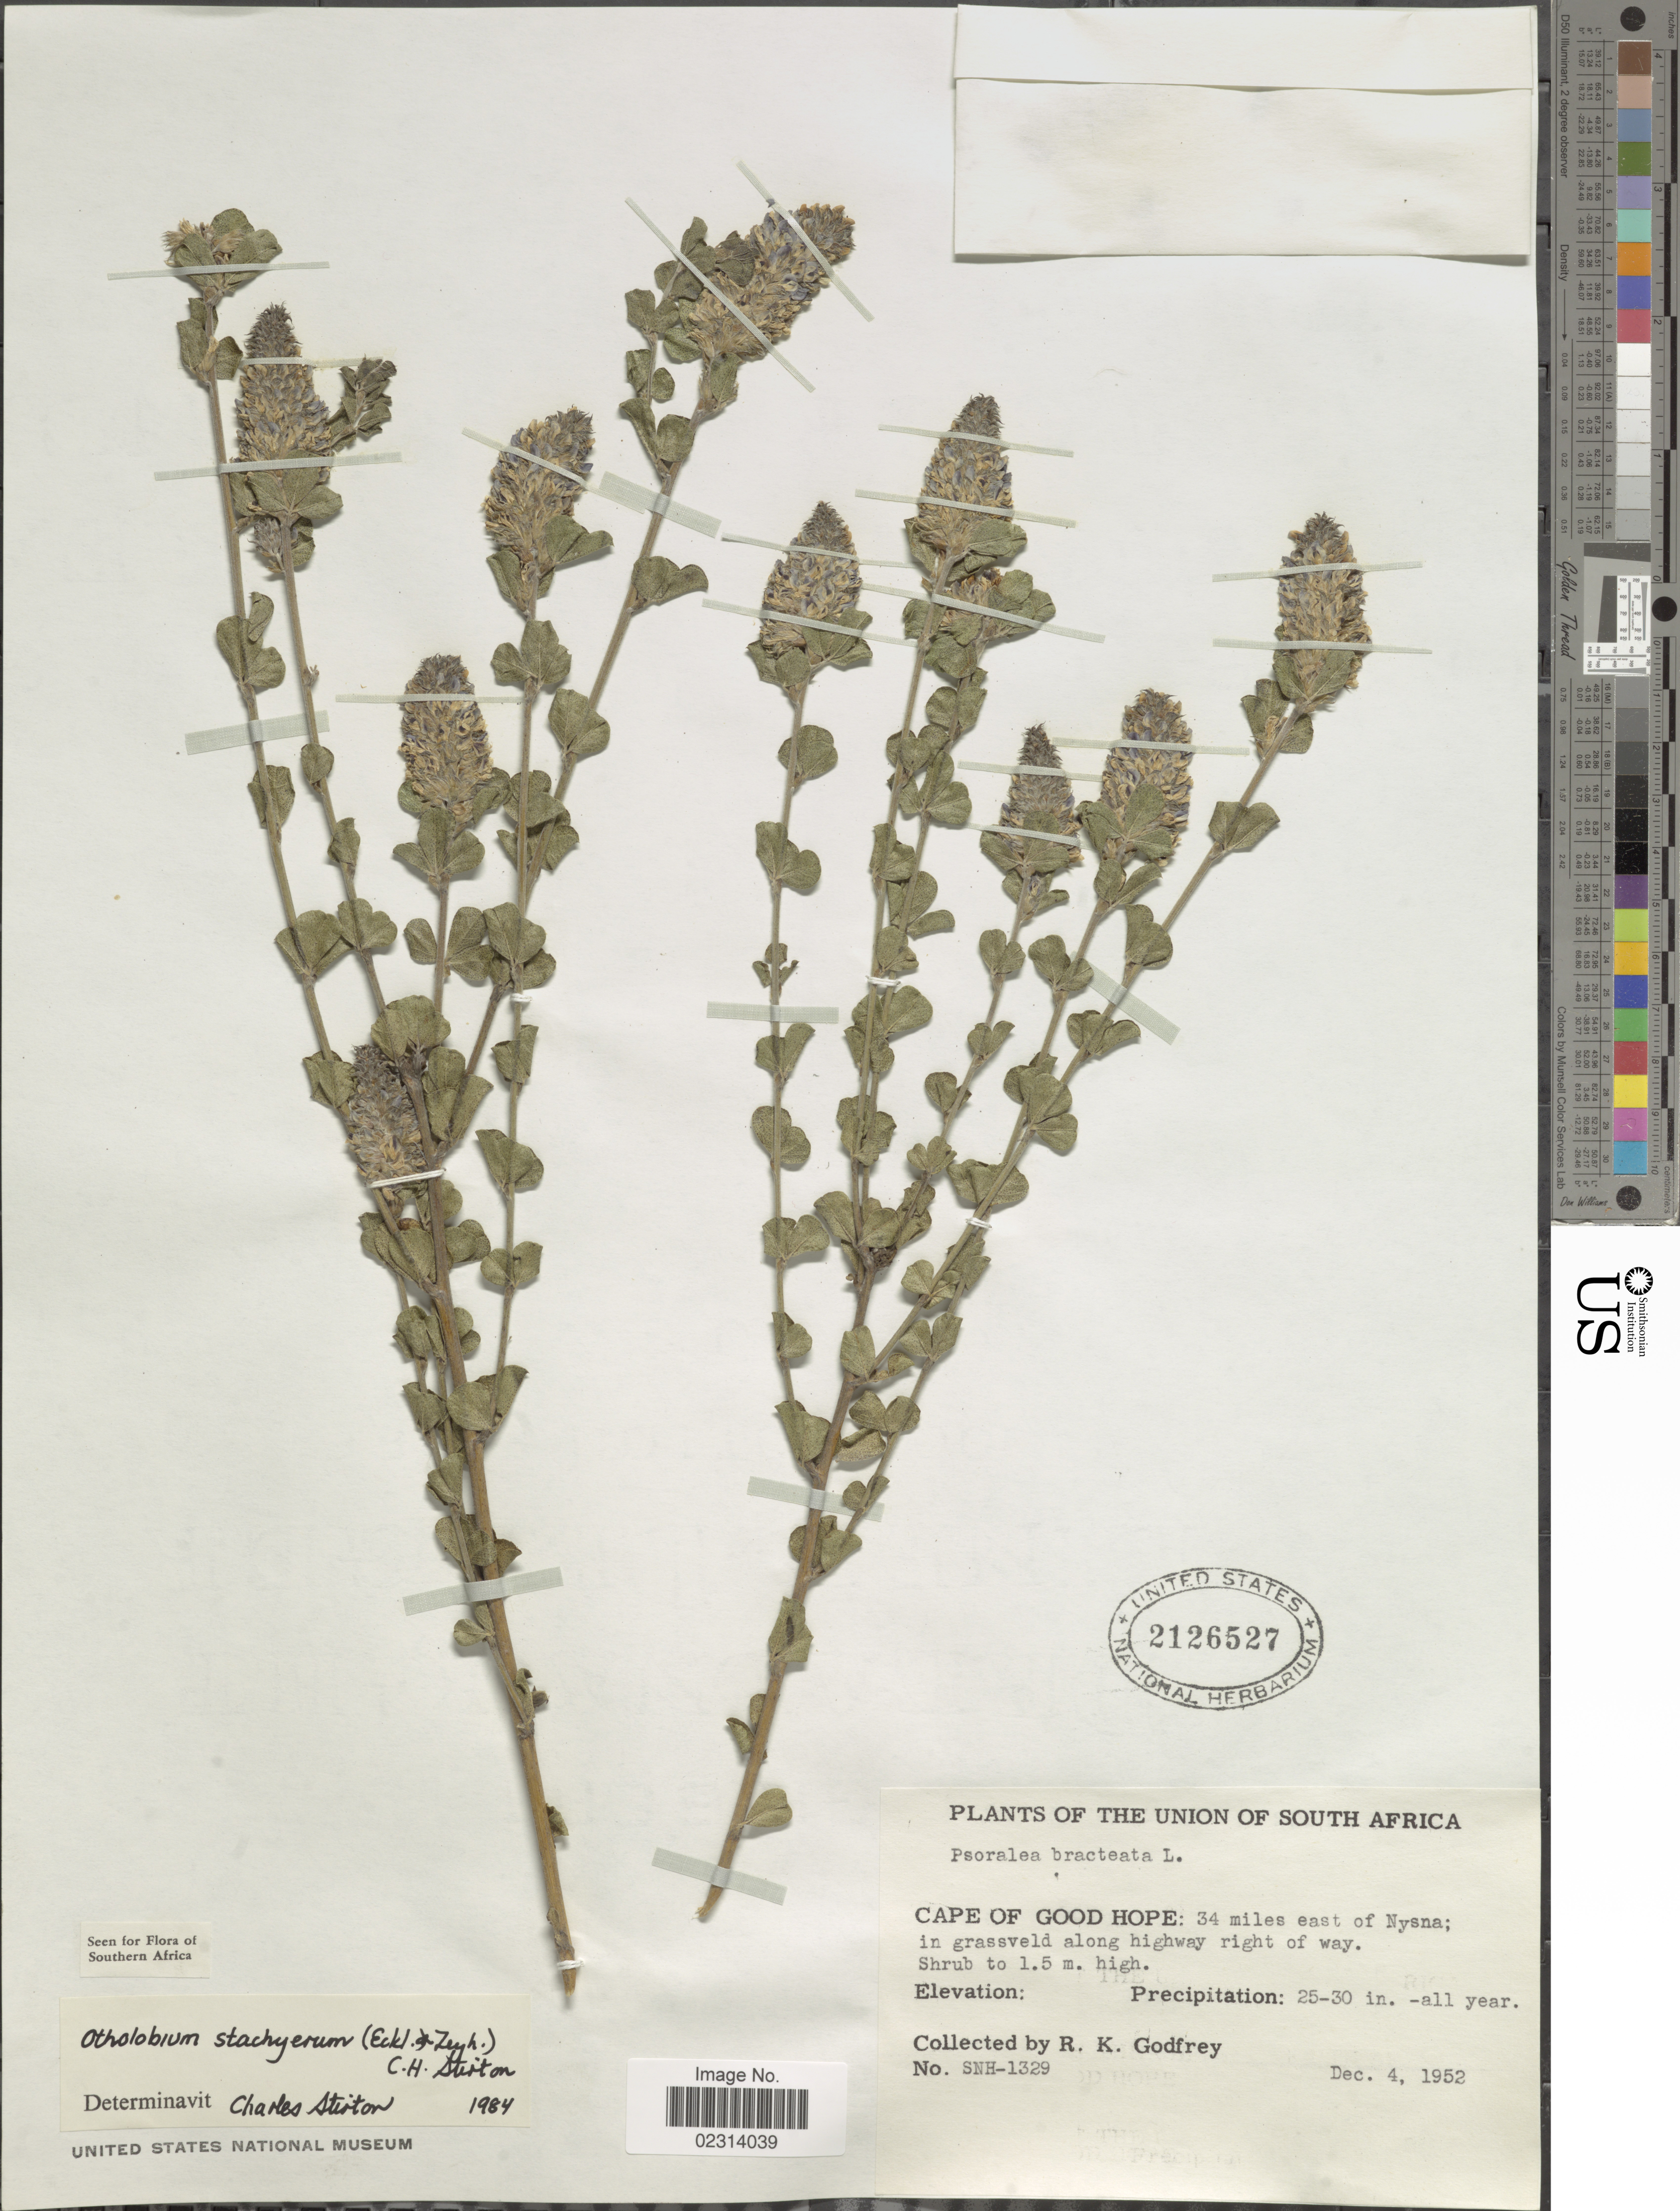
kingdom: Plantae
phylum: Tracheophyta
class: Magnoliopsida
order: Fabales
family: Fabaceae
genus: Otholobium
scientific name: Otholobium stachyerum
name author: (Eckl. & Zeyh.) C.H. Stirt.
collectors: R. K. Godfrey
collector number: SNH-1329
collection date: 1952-12-04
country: South Africa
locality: The Union of South Africa, Cape of Good HopeL 34 miles east of Nysna; in grassyveld along highway right of way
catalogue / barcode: US 2126527